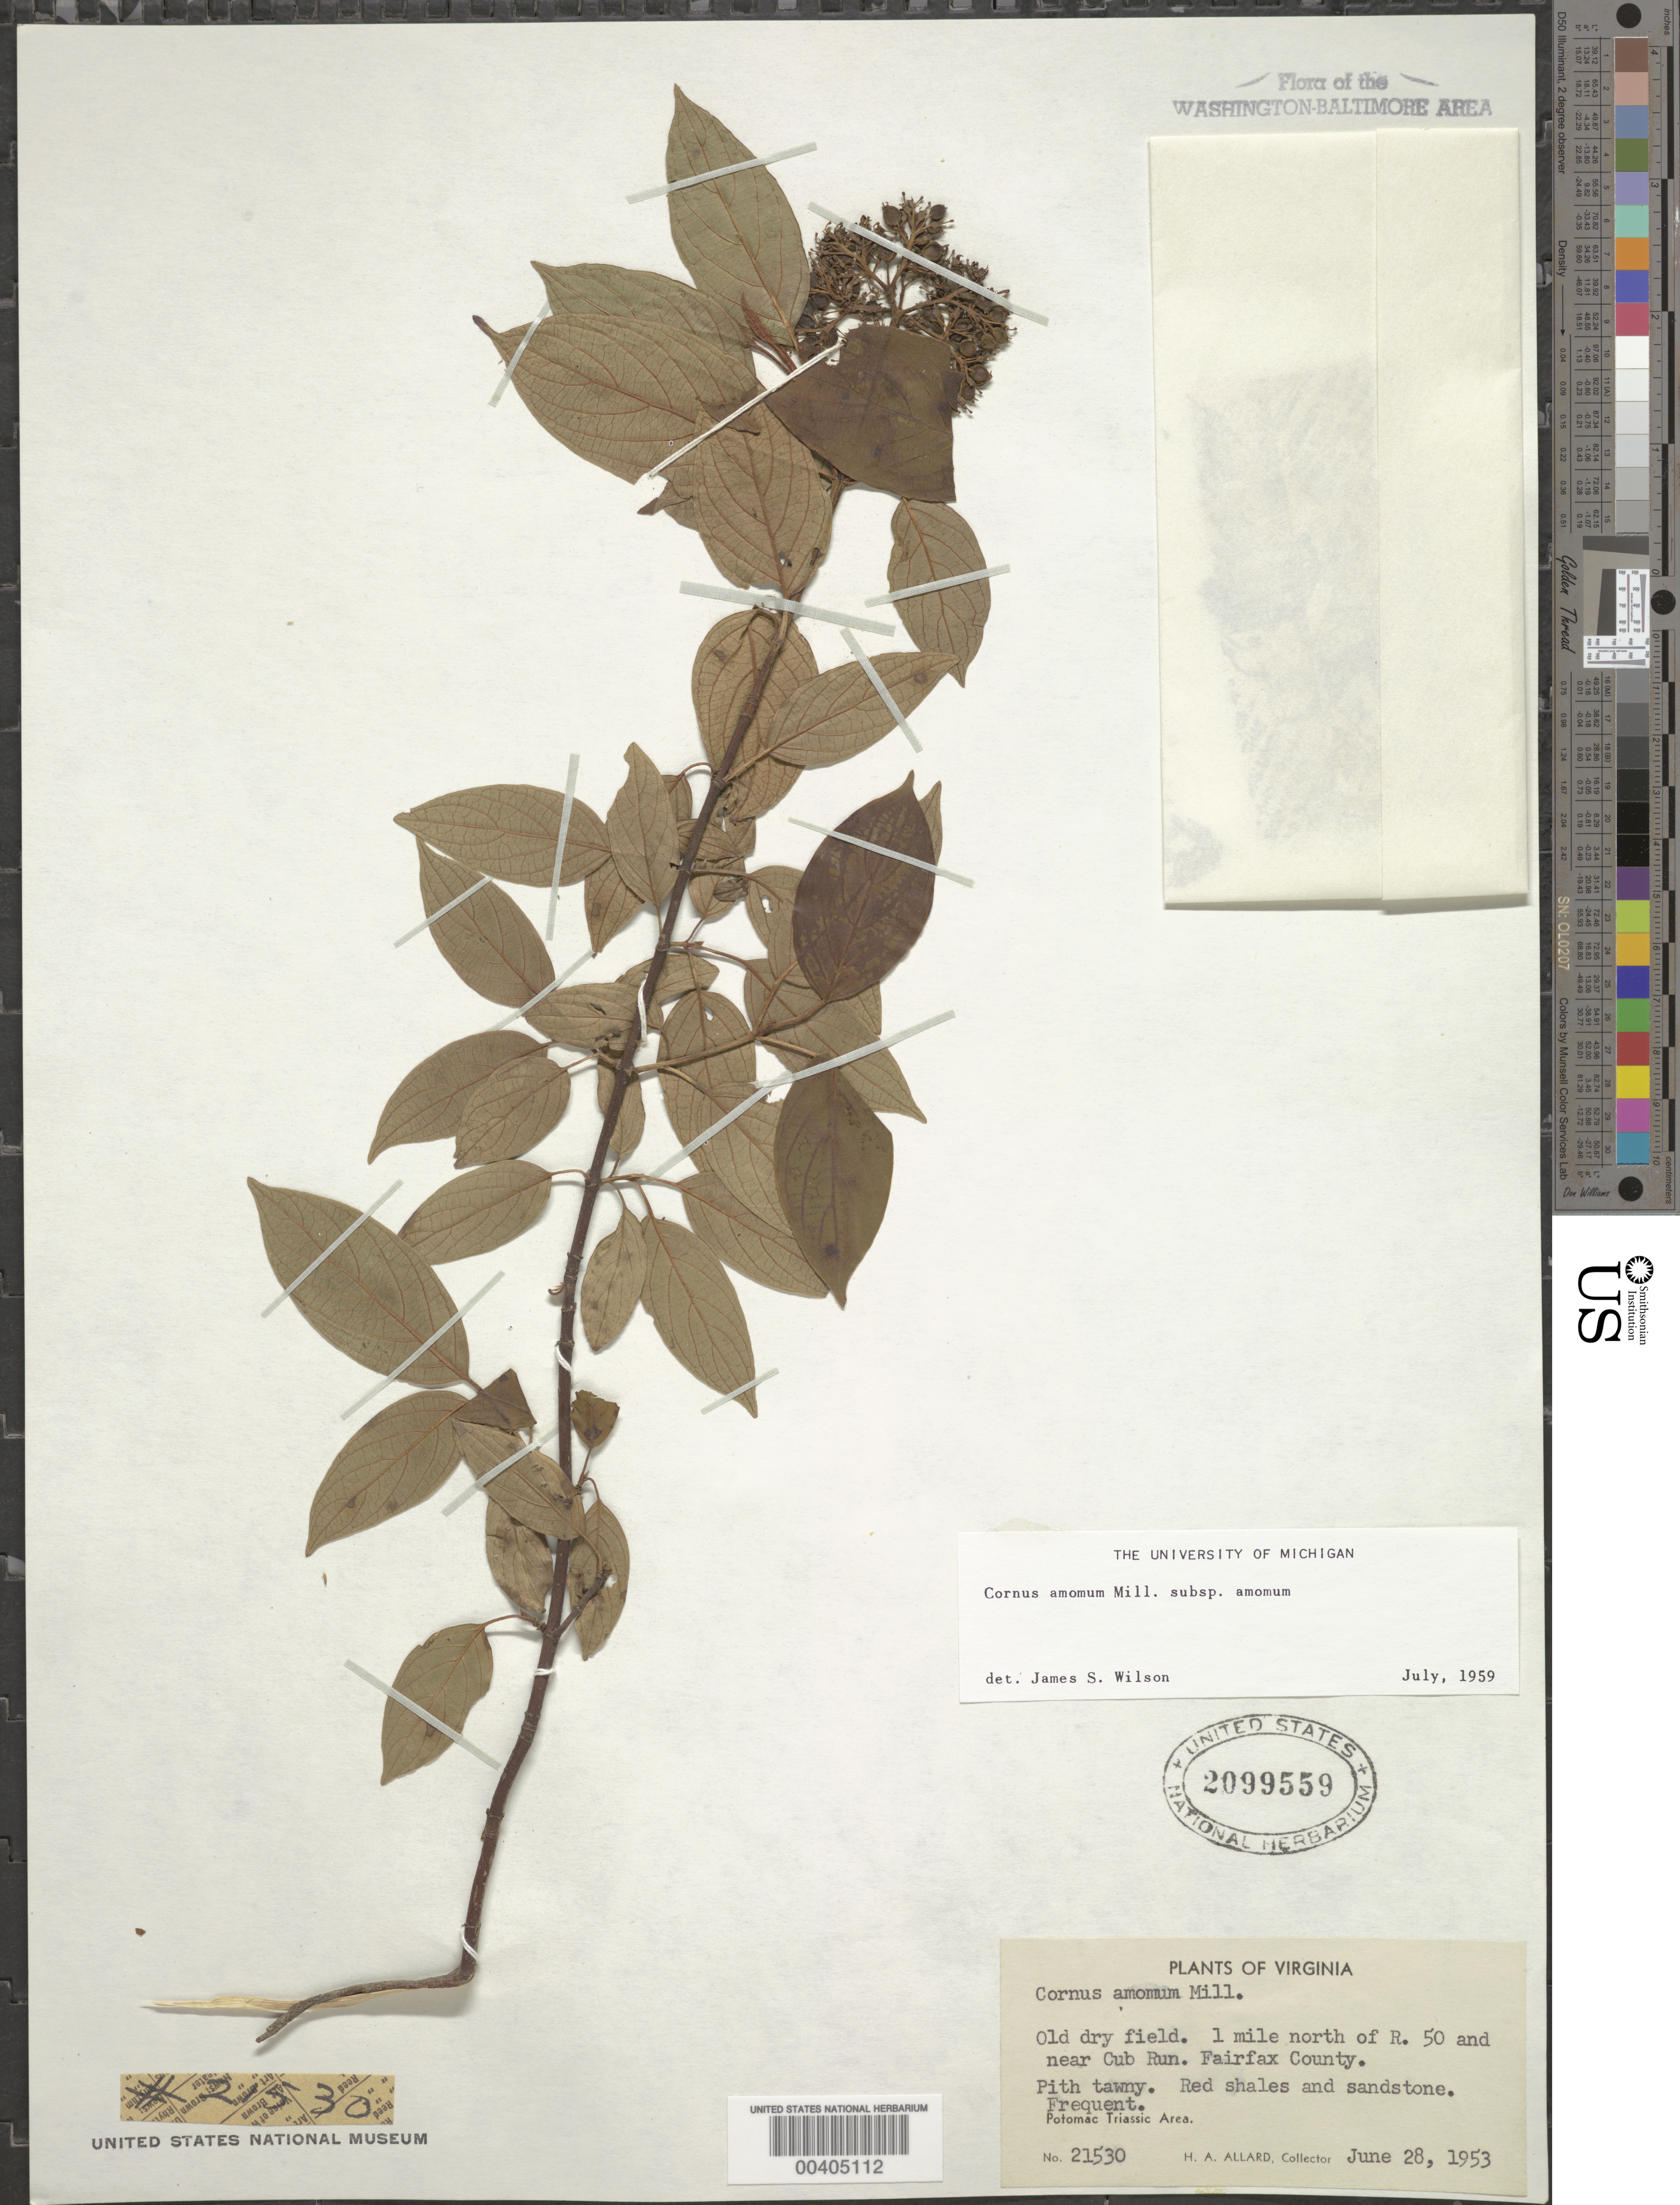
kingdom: Plantae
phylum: Tracheophyta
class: Magnoliopsida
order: Cornales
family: Cornaceae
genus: Cornus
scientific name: Cornus amomum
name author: Mill.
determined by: Wilson, J. S., (MICH), University of Michigan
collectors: H. A. Allard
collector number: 21530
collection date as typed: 28 Jun 1953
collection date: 1953-06-28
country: United States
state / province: Virginia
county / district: Fairfax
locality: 1 mi. N of Rt. 50 and near Cub Run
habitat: Old dry field, red shales and sandstone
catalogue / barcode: US 2099559